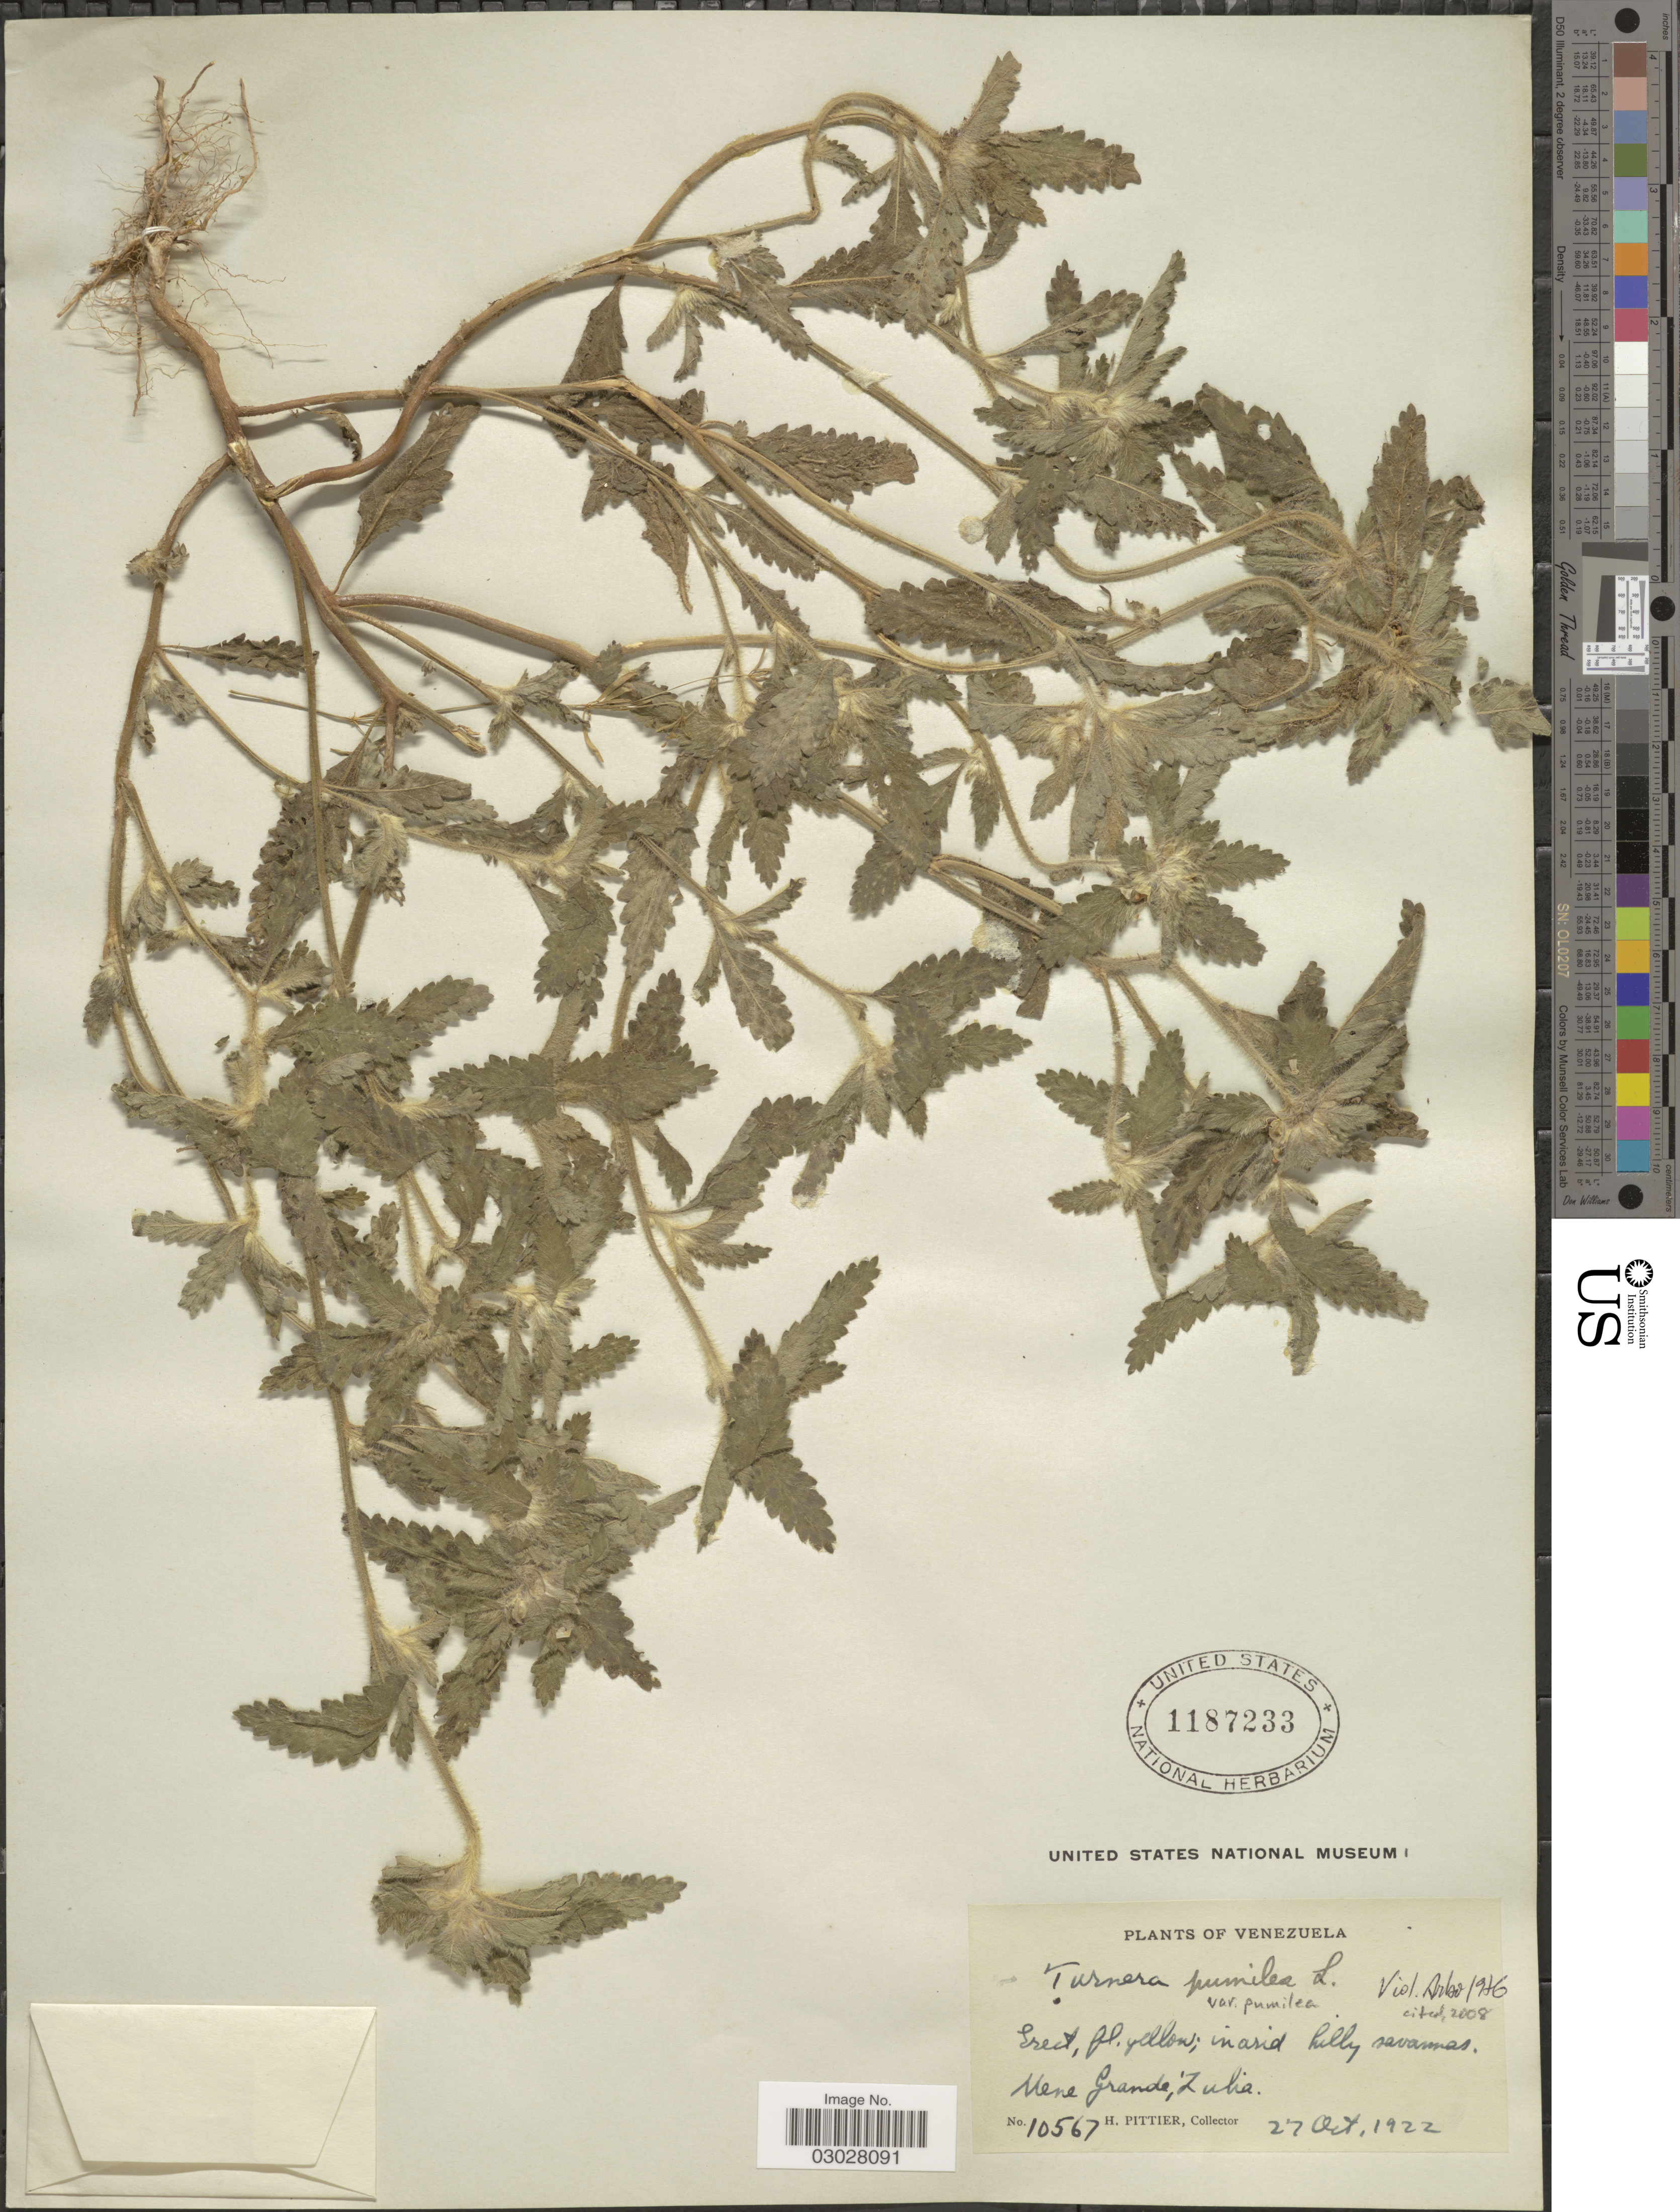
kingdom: Plantae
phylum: Tracheophyta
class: Magnoliopsida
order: Malpighiales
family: Turneraceae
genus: Turnera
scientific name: Turnera pumilea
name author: L.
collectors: H. F. Pittier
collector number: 10567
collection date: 1922-10-27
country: Venezuela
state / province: Zulia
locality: Mene Grande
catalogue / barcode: US 1187233